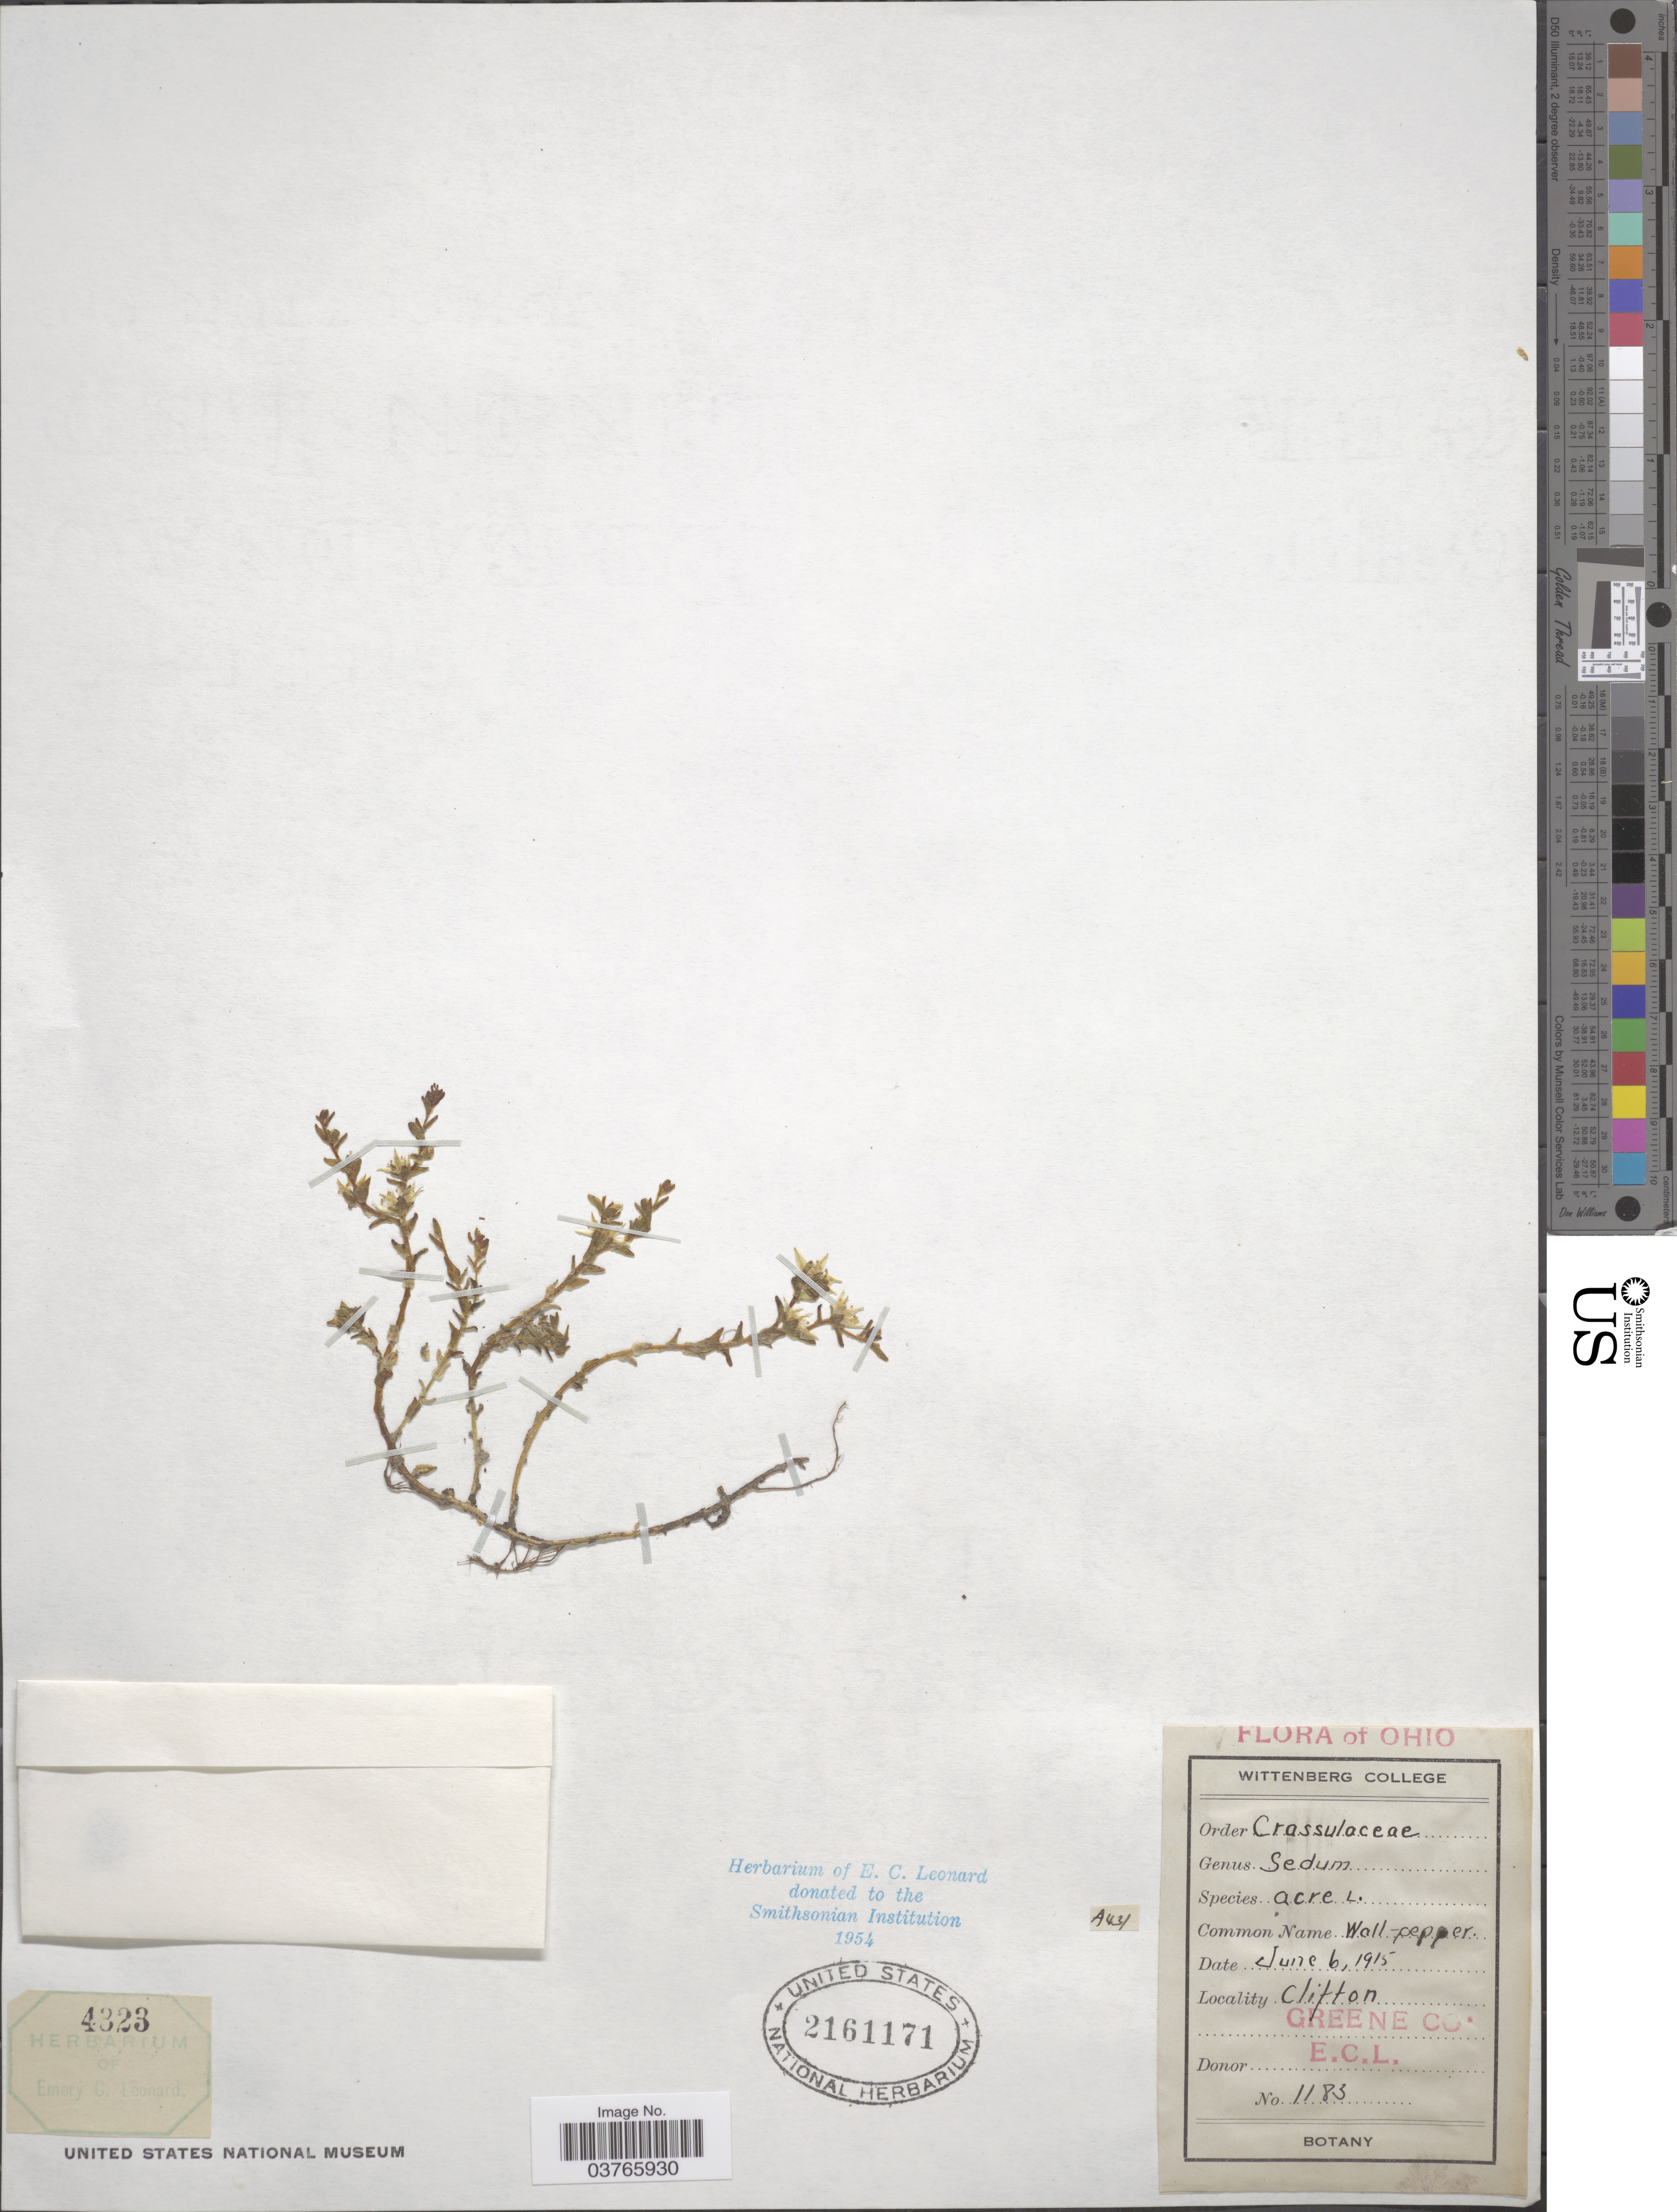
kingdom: Plantae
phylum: Tracheophyta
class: Magnoliopsida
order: Saxifragales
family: Crassulaceae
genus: Sedum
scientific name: Sedum acre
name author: L.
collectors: E. C. Leonard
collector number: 1183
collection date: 1915-06-06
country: United States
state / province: Ohio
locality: Clifton. Greene Co.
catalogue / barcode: US 2161171